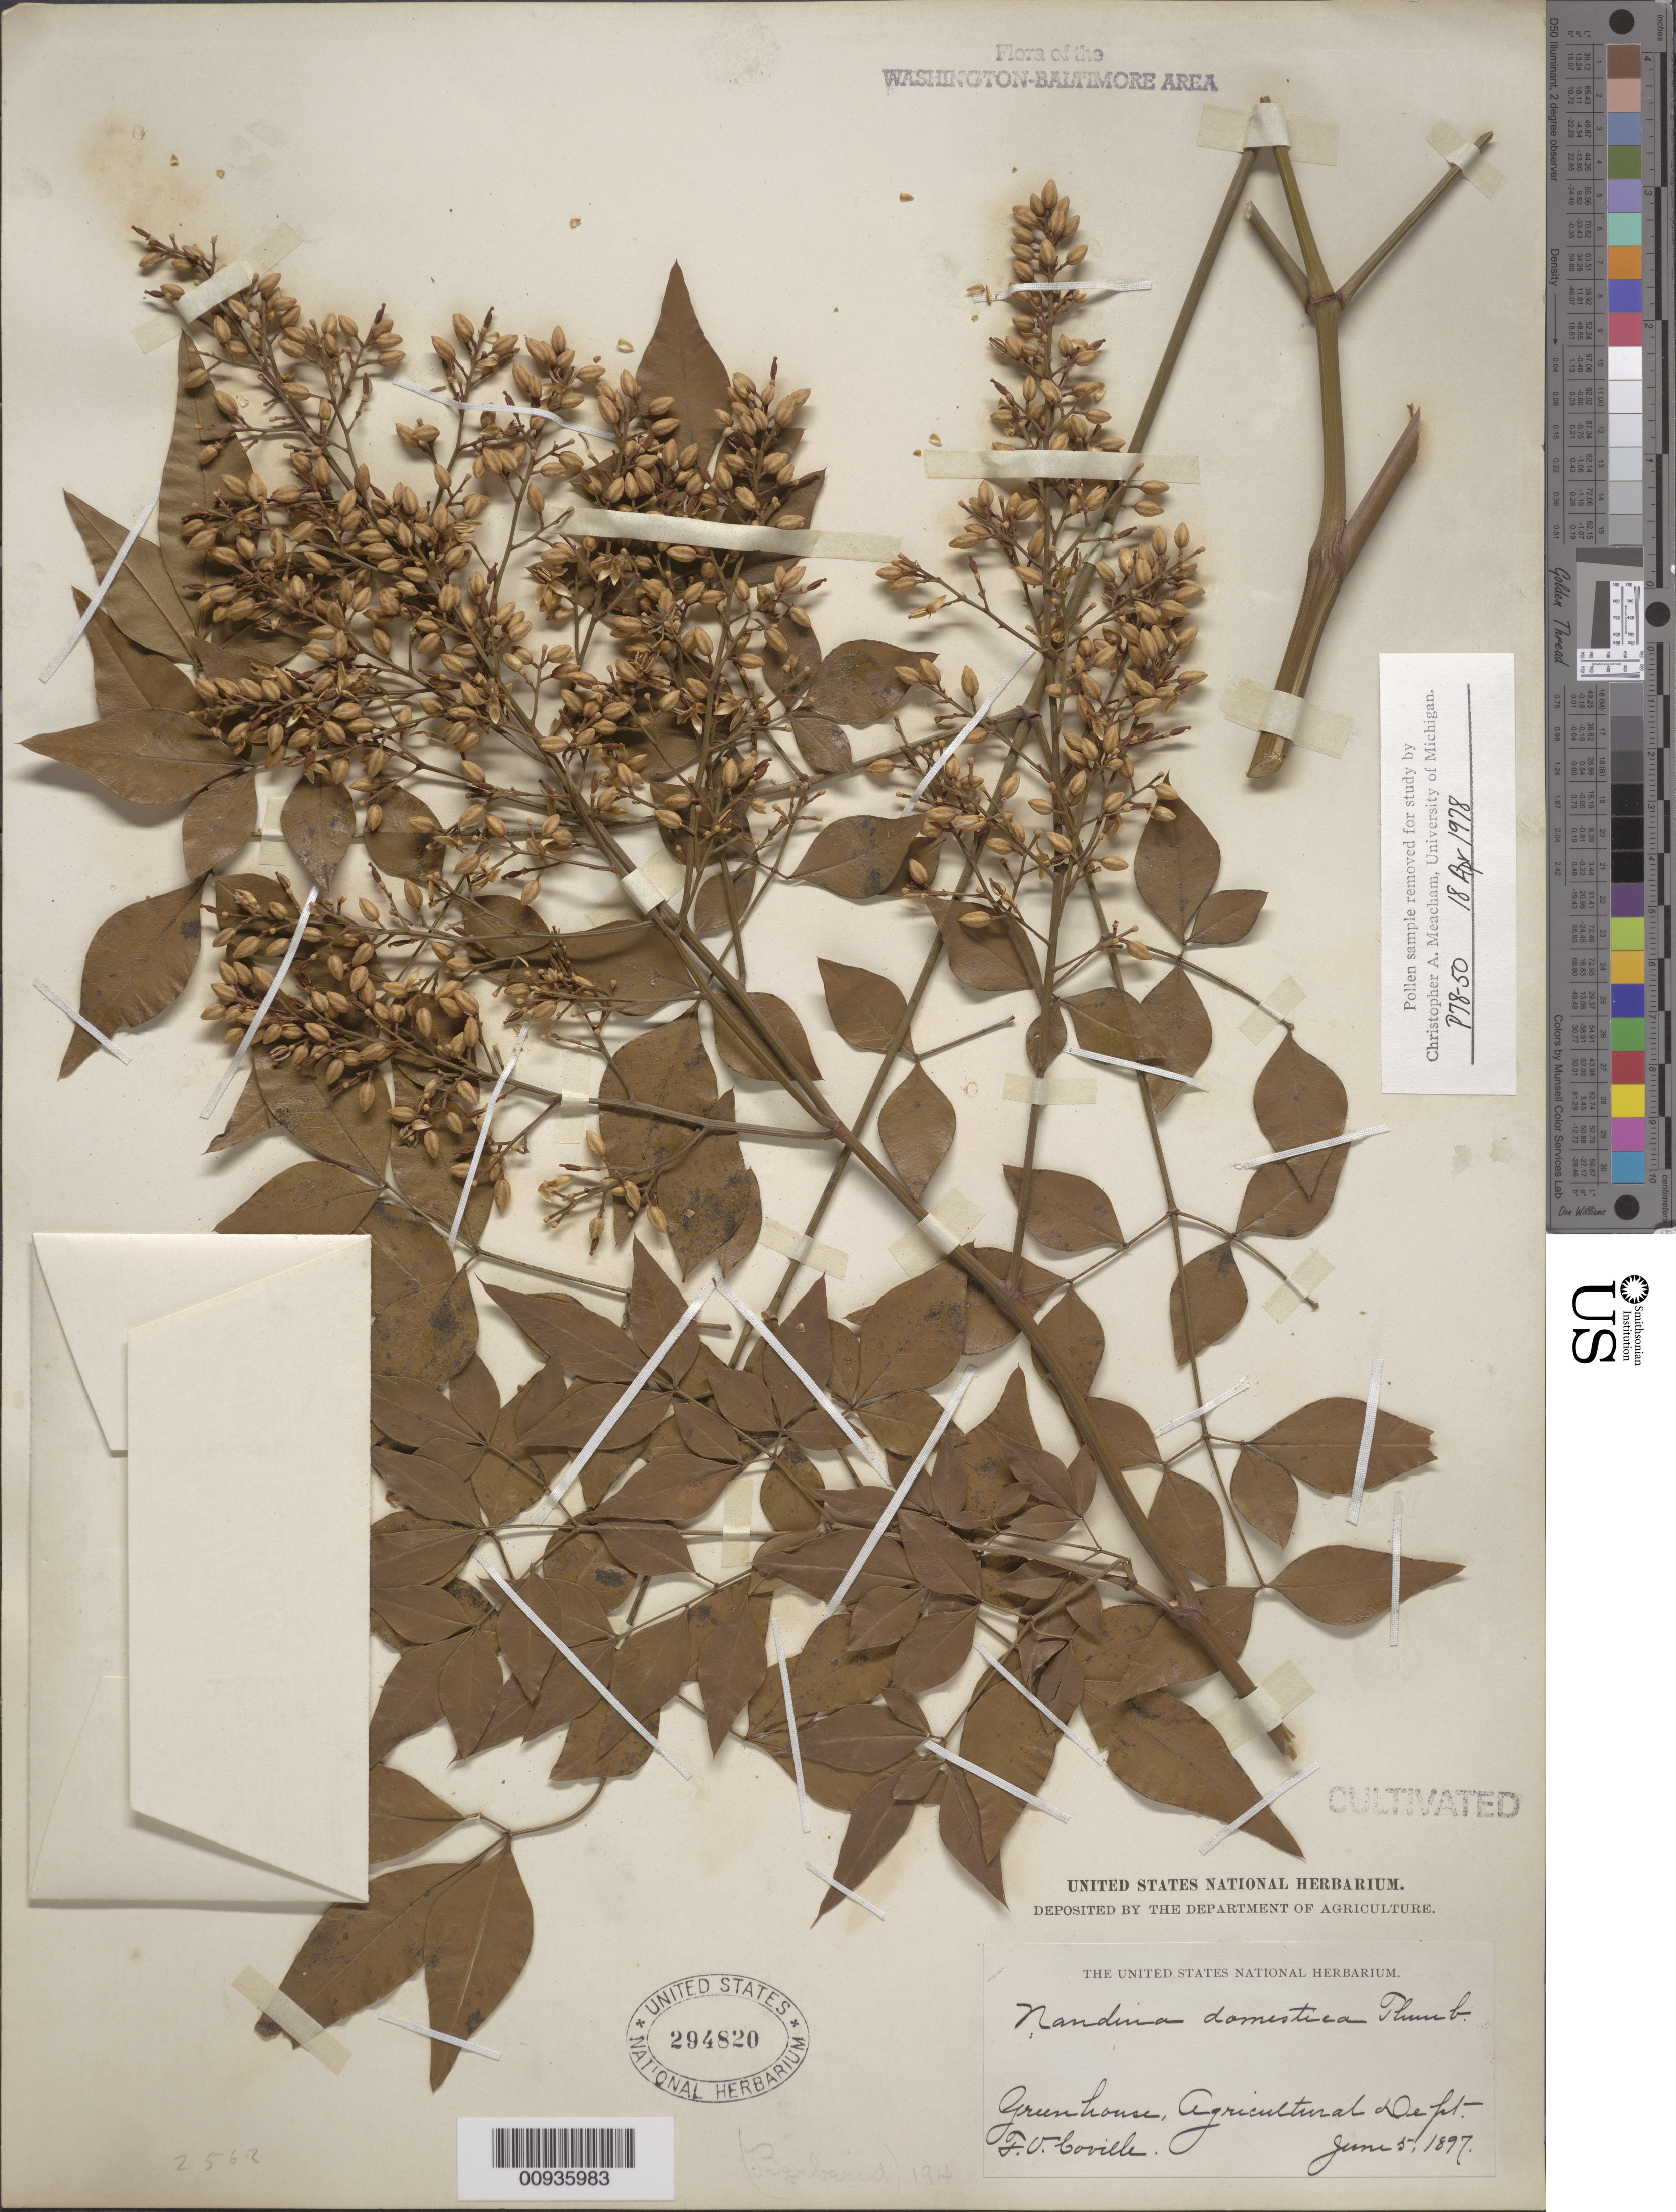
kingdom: Plantae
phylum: Tracheophyta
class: Magnoliopsida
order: Ranunculales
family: Berberidaceae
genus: Nandina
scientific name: Nandina domestica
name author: Thunb.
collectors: F. V. Coville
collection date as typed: June 5, 1897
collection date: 1897-06-05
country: United States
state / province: District of Columbia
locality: Greenhouse, Agricultural Department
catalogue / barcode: US 294820